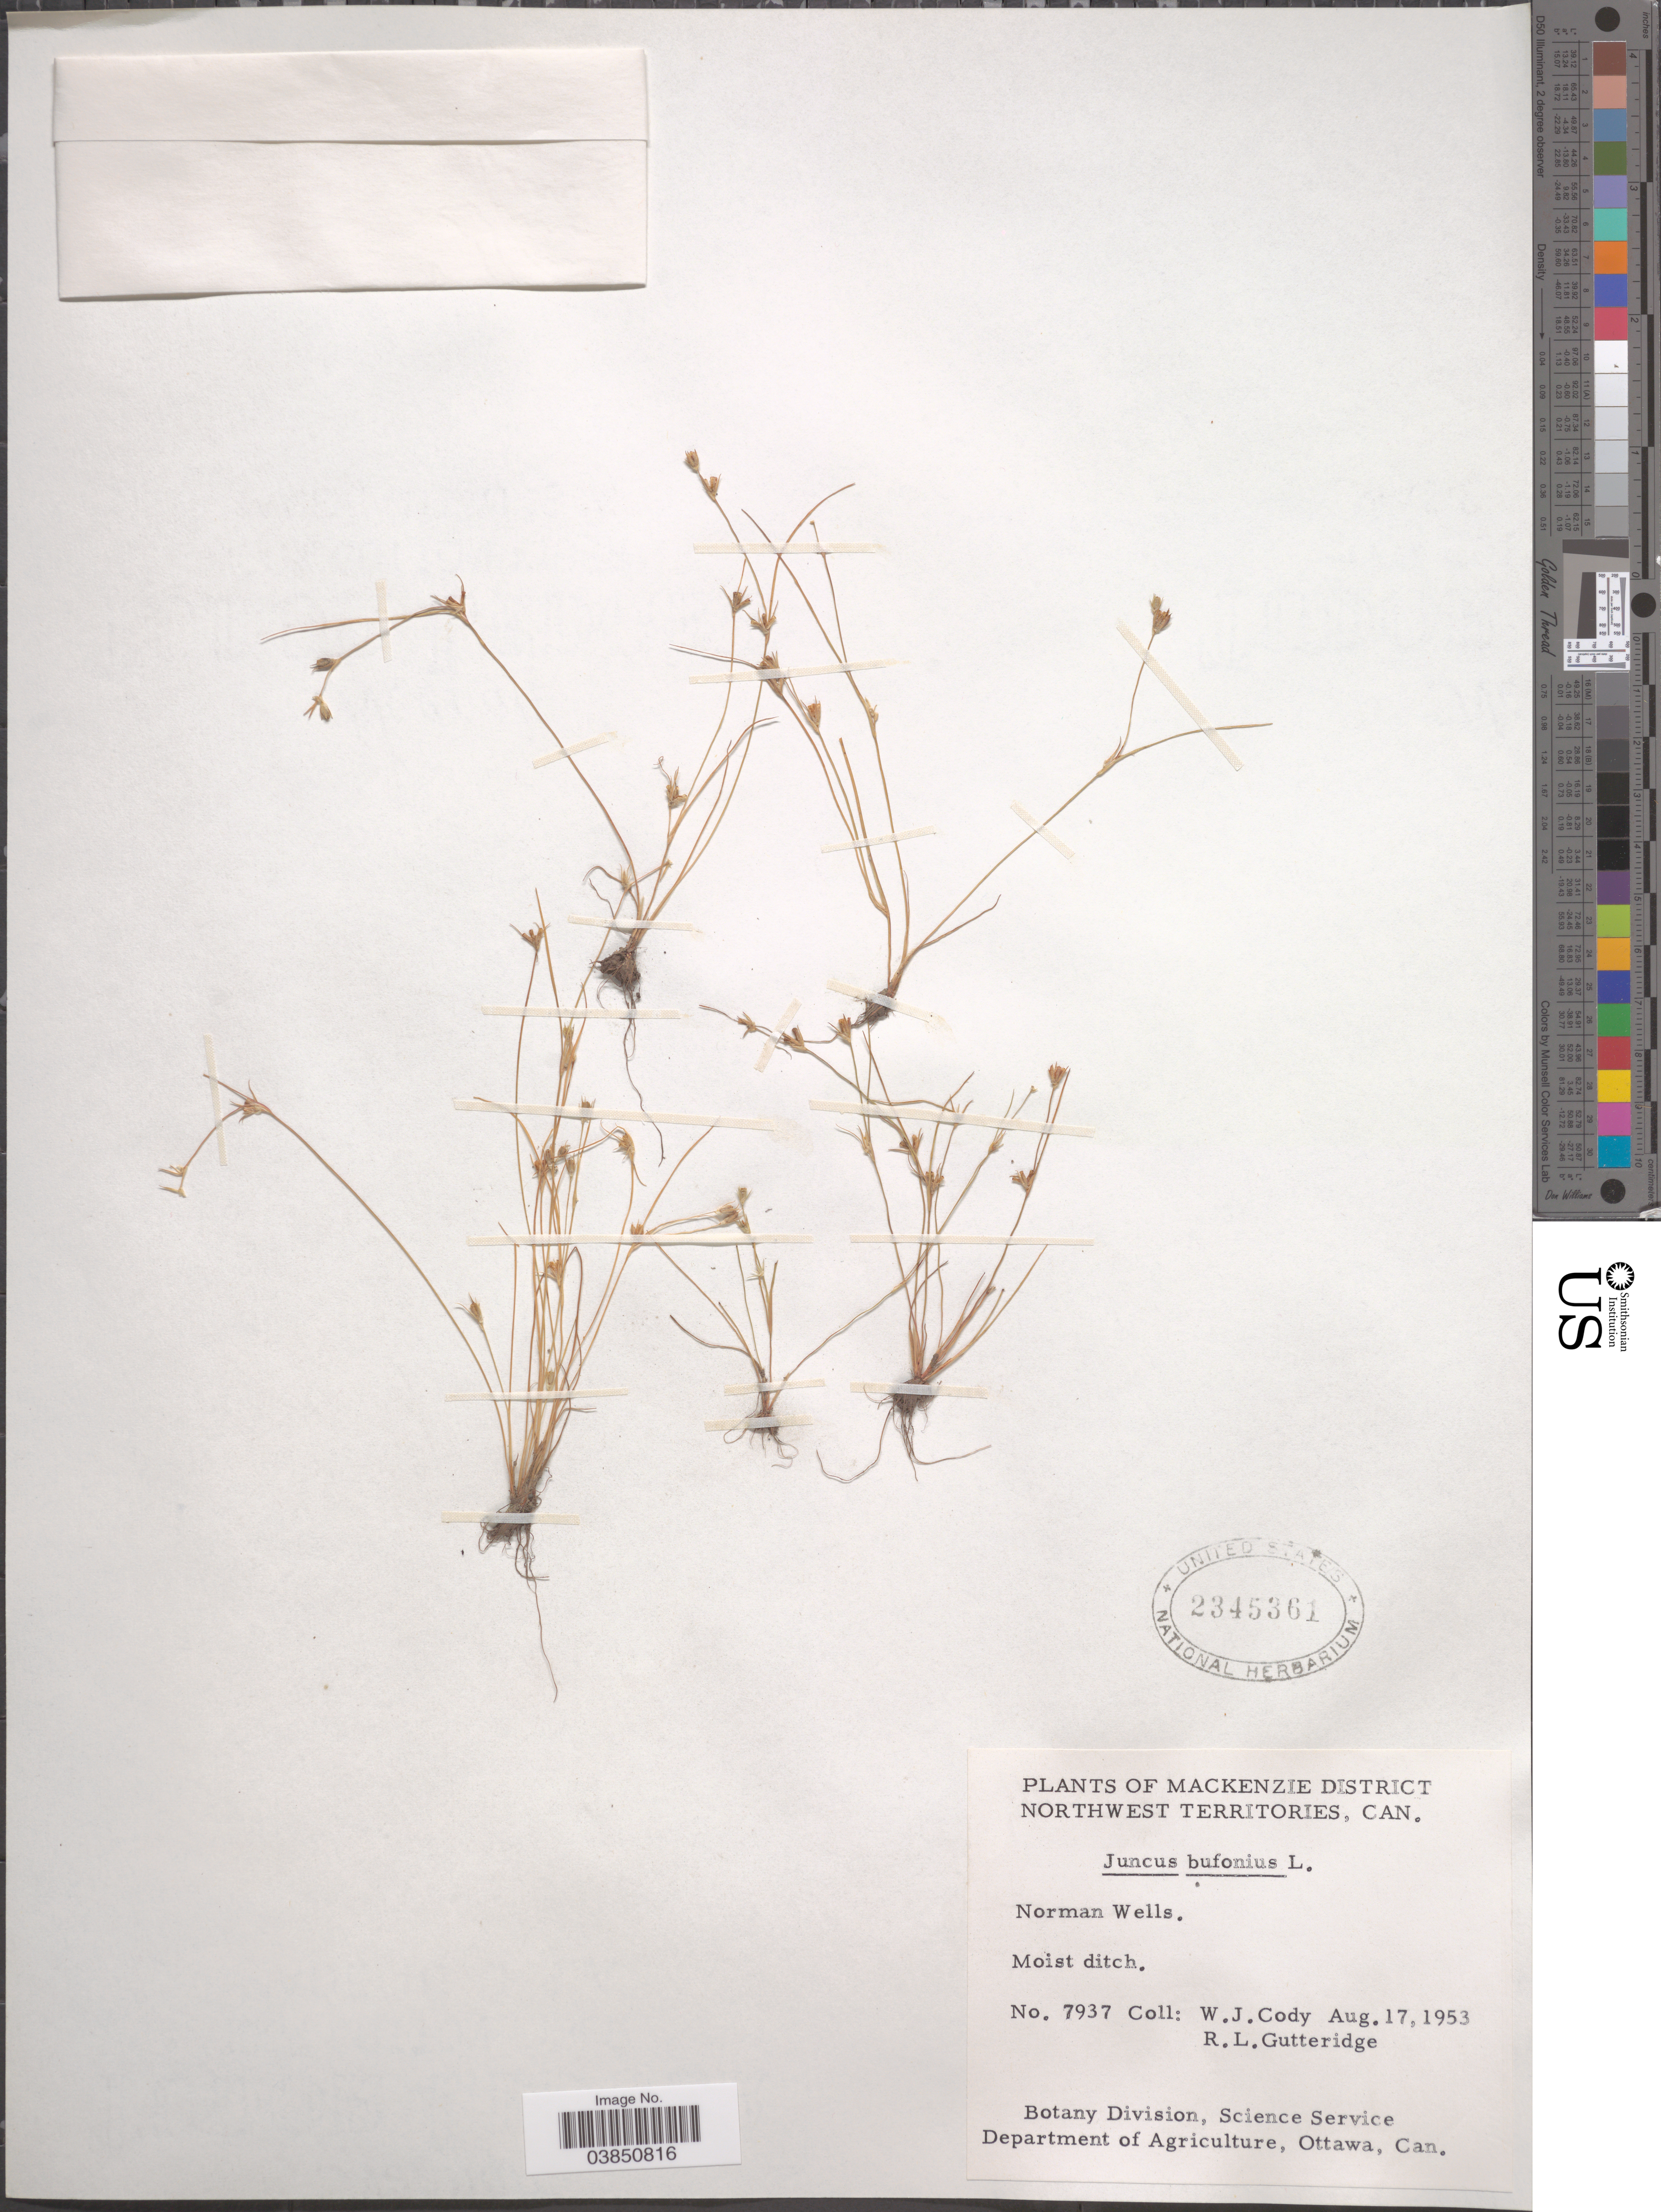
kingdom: Plantae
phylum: Tracheophyta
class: Liliopsida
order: Poales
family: Juncaceae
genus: Juncus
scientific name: Juncus bufonius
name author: L.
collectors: W. Cody & R. Gutteridge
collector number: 7937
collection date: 1953-08-17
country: Canada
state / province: Northwest Territories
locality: Mackenzie District. Norman Wells.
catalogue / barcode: US 2345361